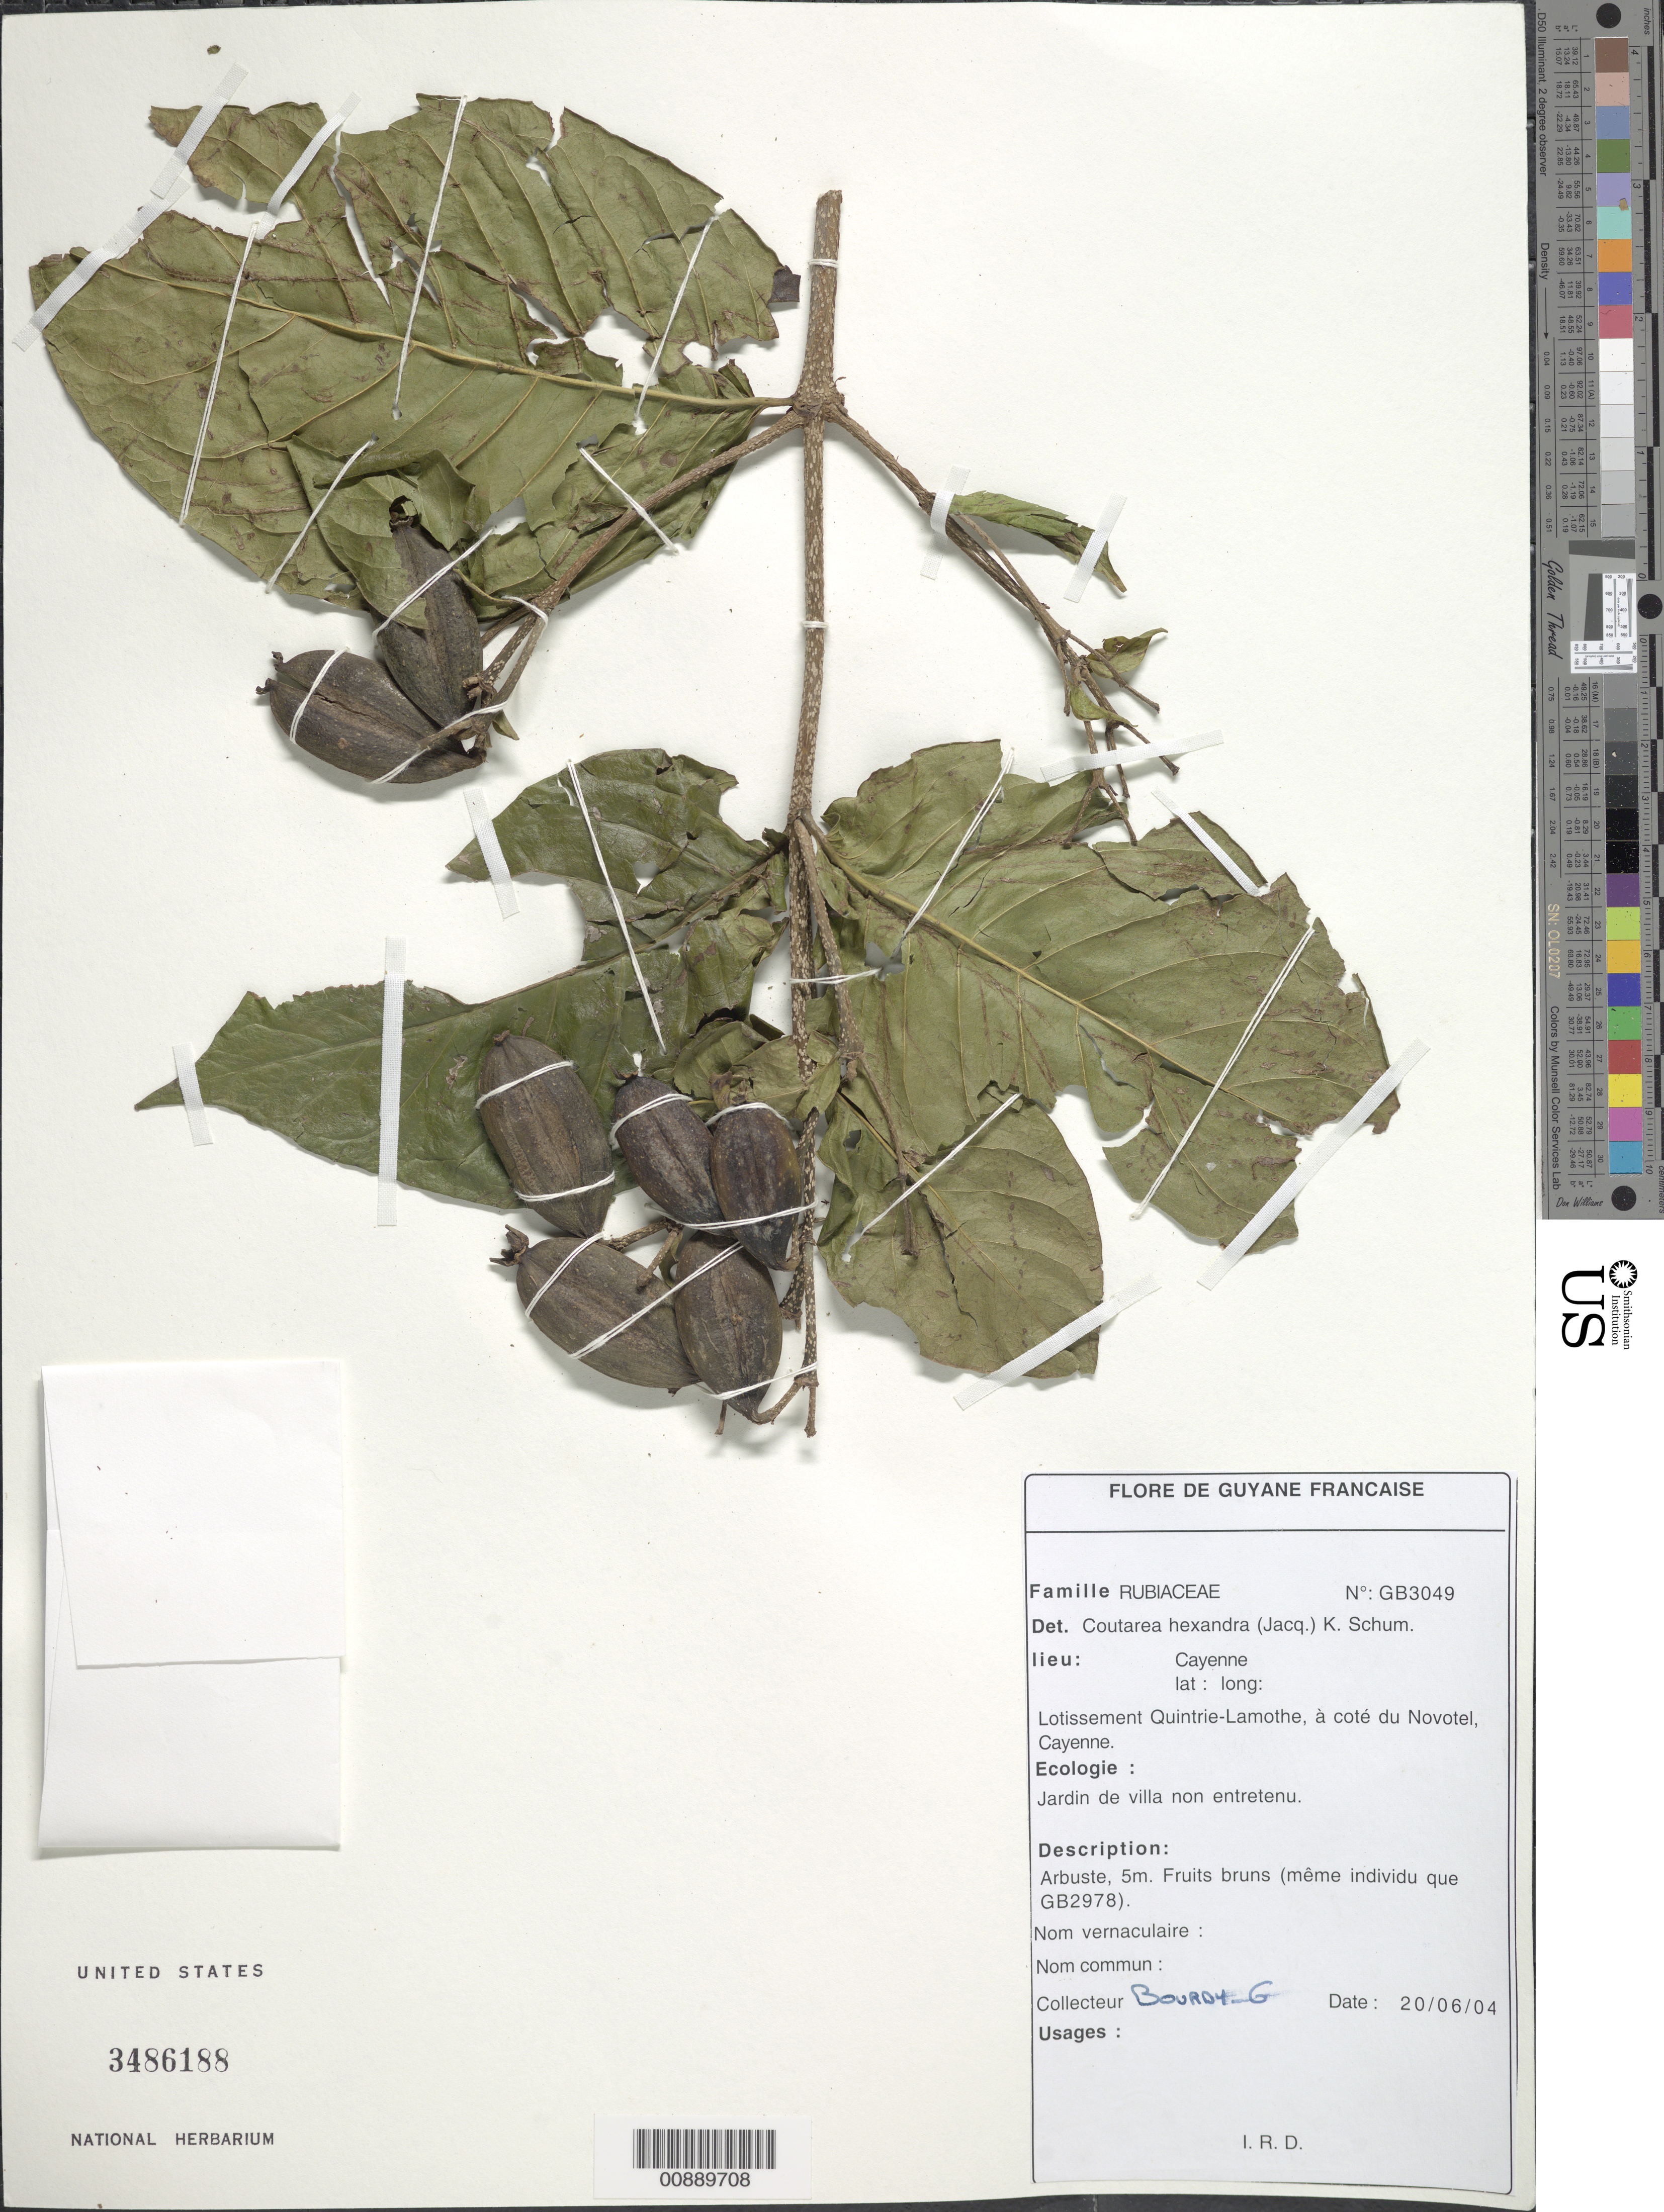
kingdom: Plantae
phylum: Tracheophyta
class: Magnoliopsida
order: Gentianales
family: Rubiaceae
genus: Coutarea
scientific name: Coutarea hexandra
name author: (Jacq.) K. Schum.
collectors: G. Bourdy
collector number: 3049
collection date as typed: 20-Jun-04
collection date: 2004-06-20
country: French Guiana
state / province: Cayenne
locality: Cayenne, Lot. Quintrie-Lamothe, coté du Novotel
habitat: Jardin de villa non entretenu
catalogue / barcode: US 3486188